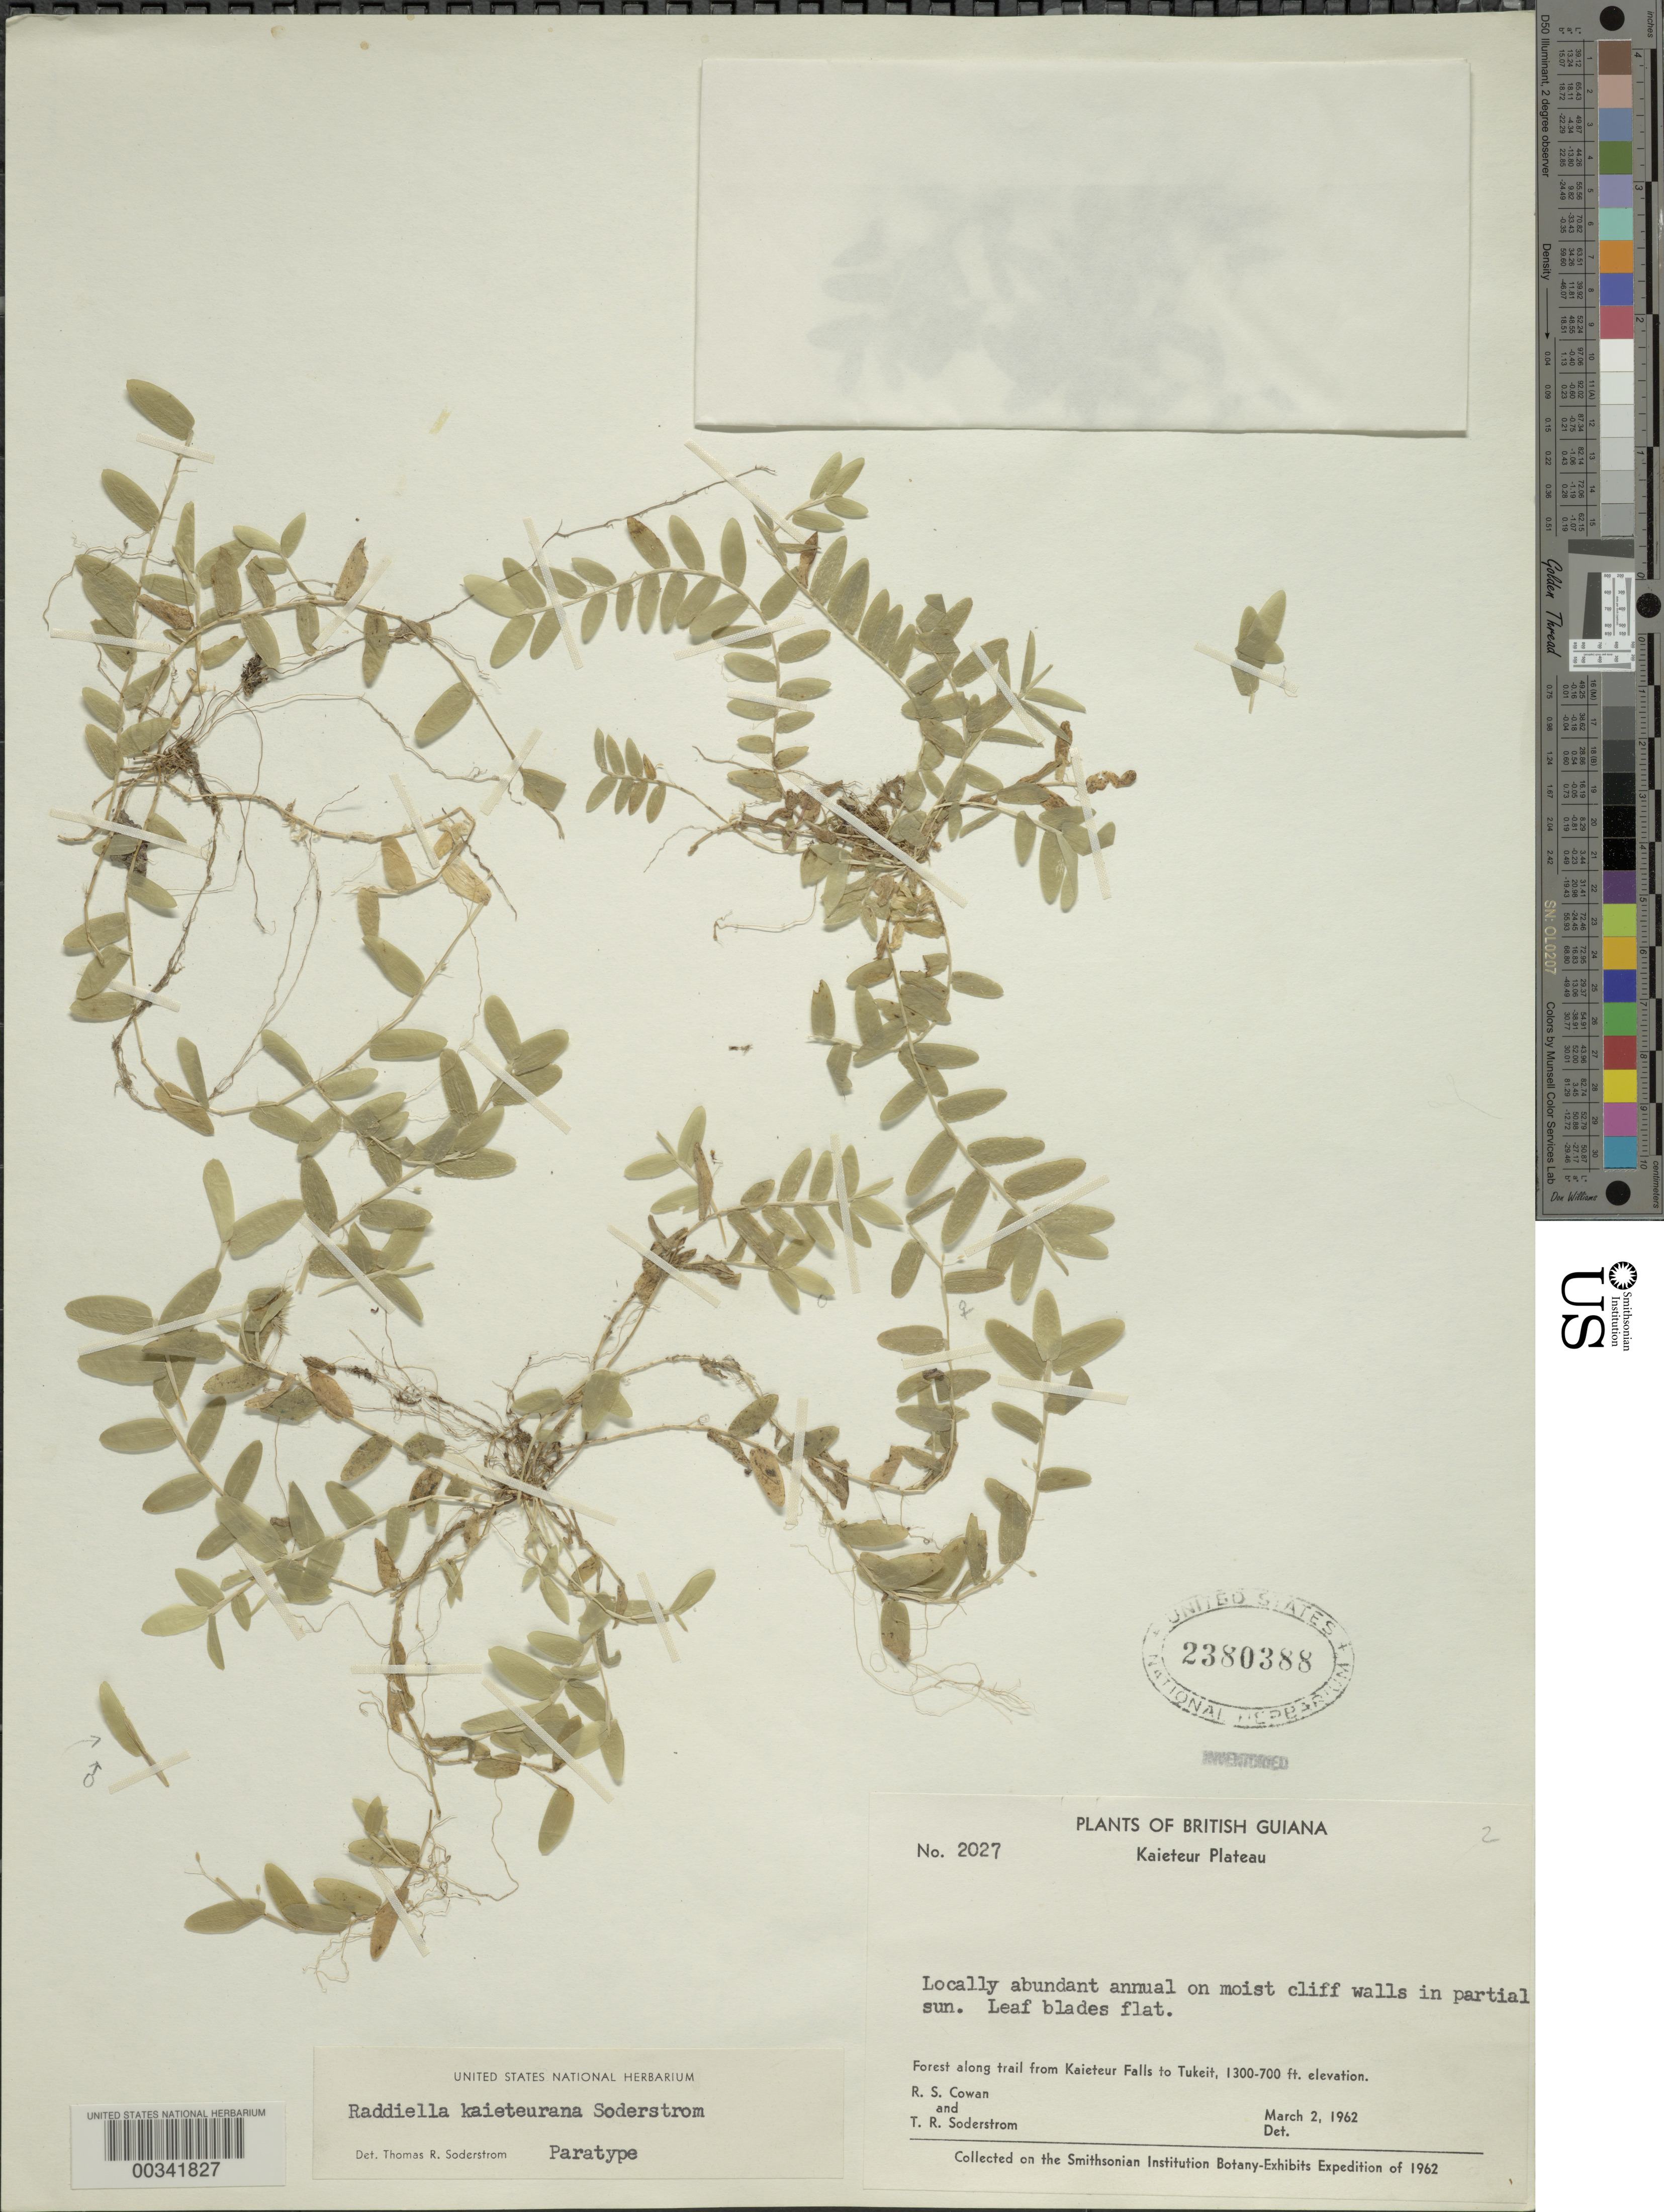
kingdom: Plantae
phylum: Tracheophyta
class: Liliopsida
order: Poales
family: Poaceae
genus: Raddiella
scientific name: Raddiella kaieteurana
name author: Soderstr.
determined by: Soderstrom, T. R.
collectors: R. S. Cowan & T. R. Soderstrom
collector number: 2027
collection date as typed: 02 Mar 1962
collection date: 1962-03-02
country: Guyana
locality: Along trail from kaieteur falls to tukeit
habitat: On moist cliffs walls in partial sun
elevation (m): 397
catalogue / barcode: US 2380388